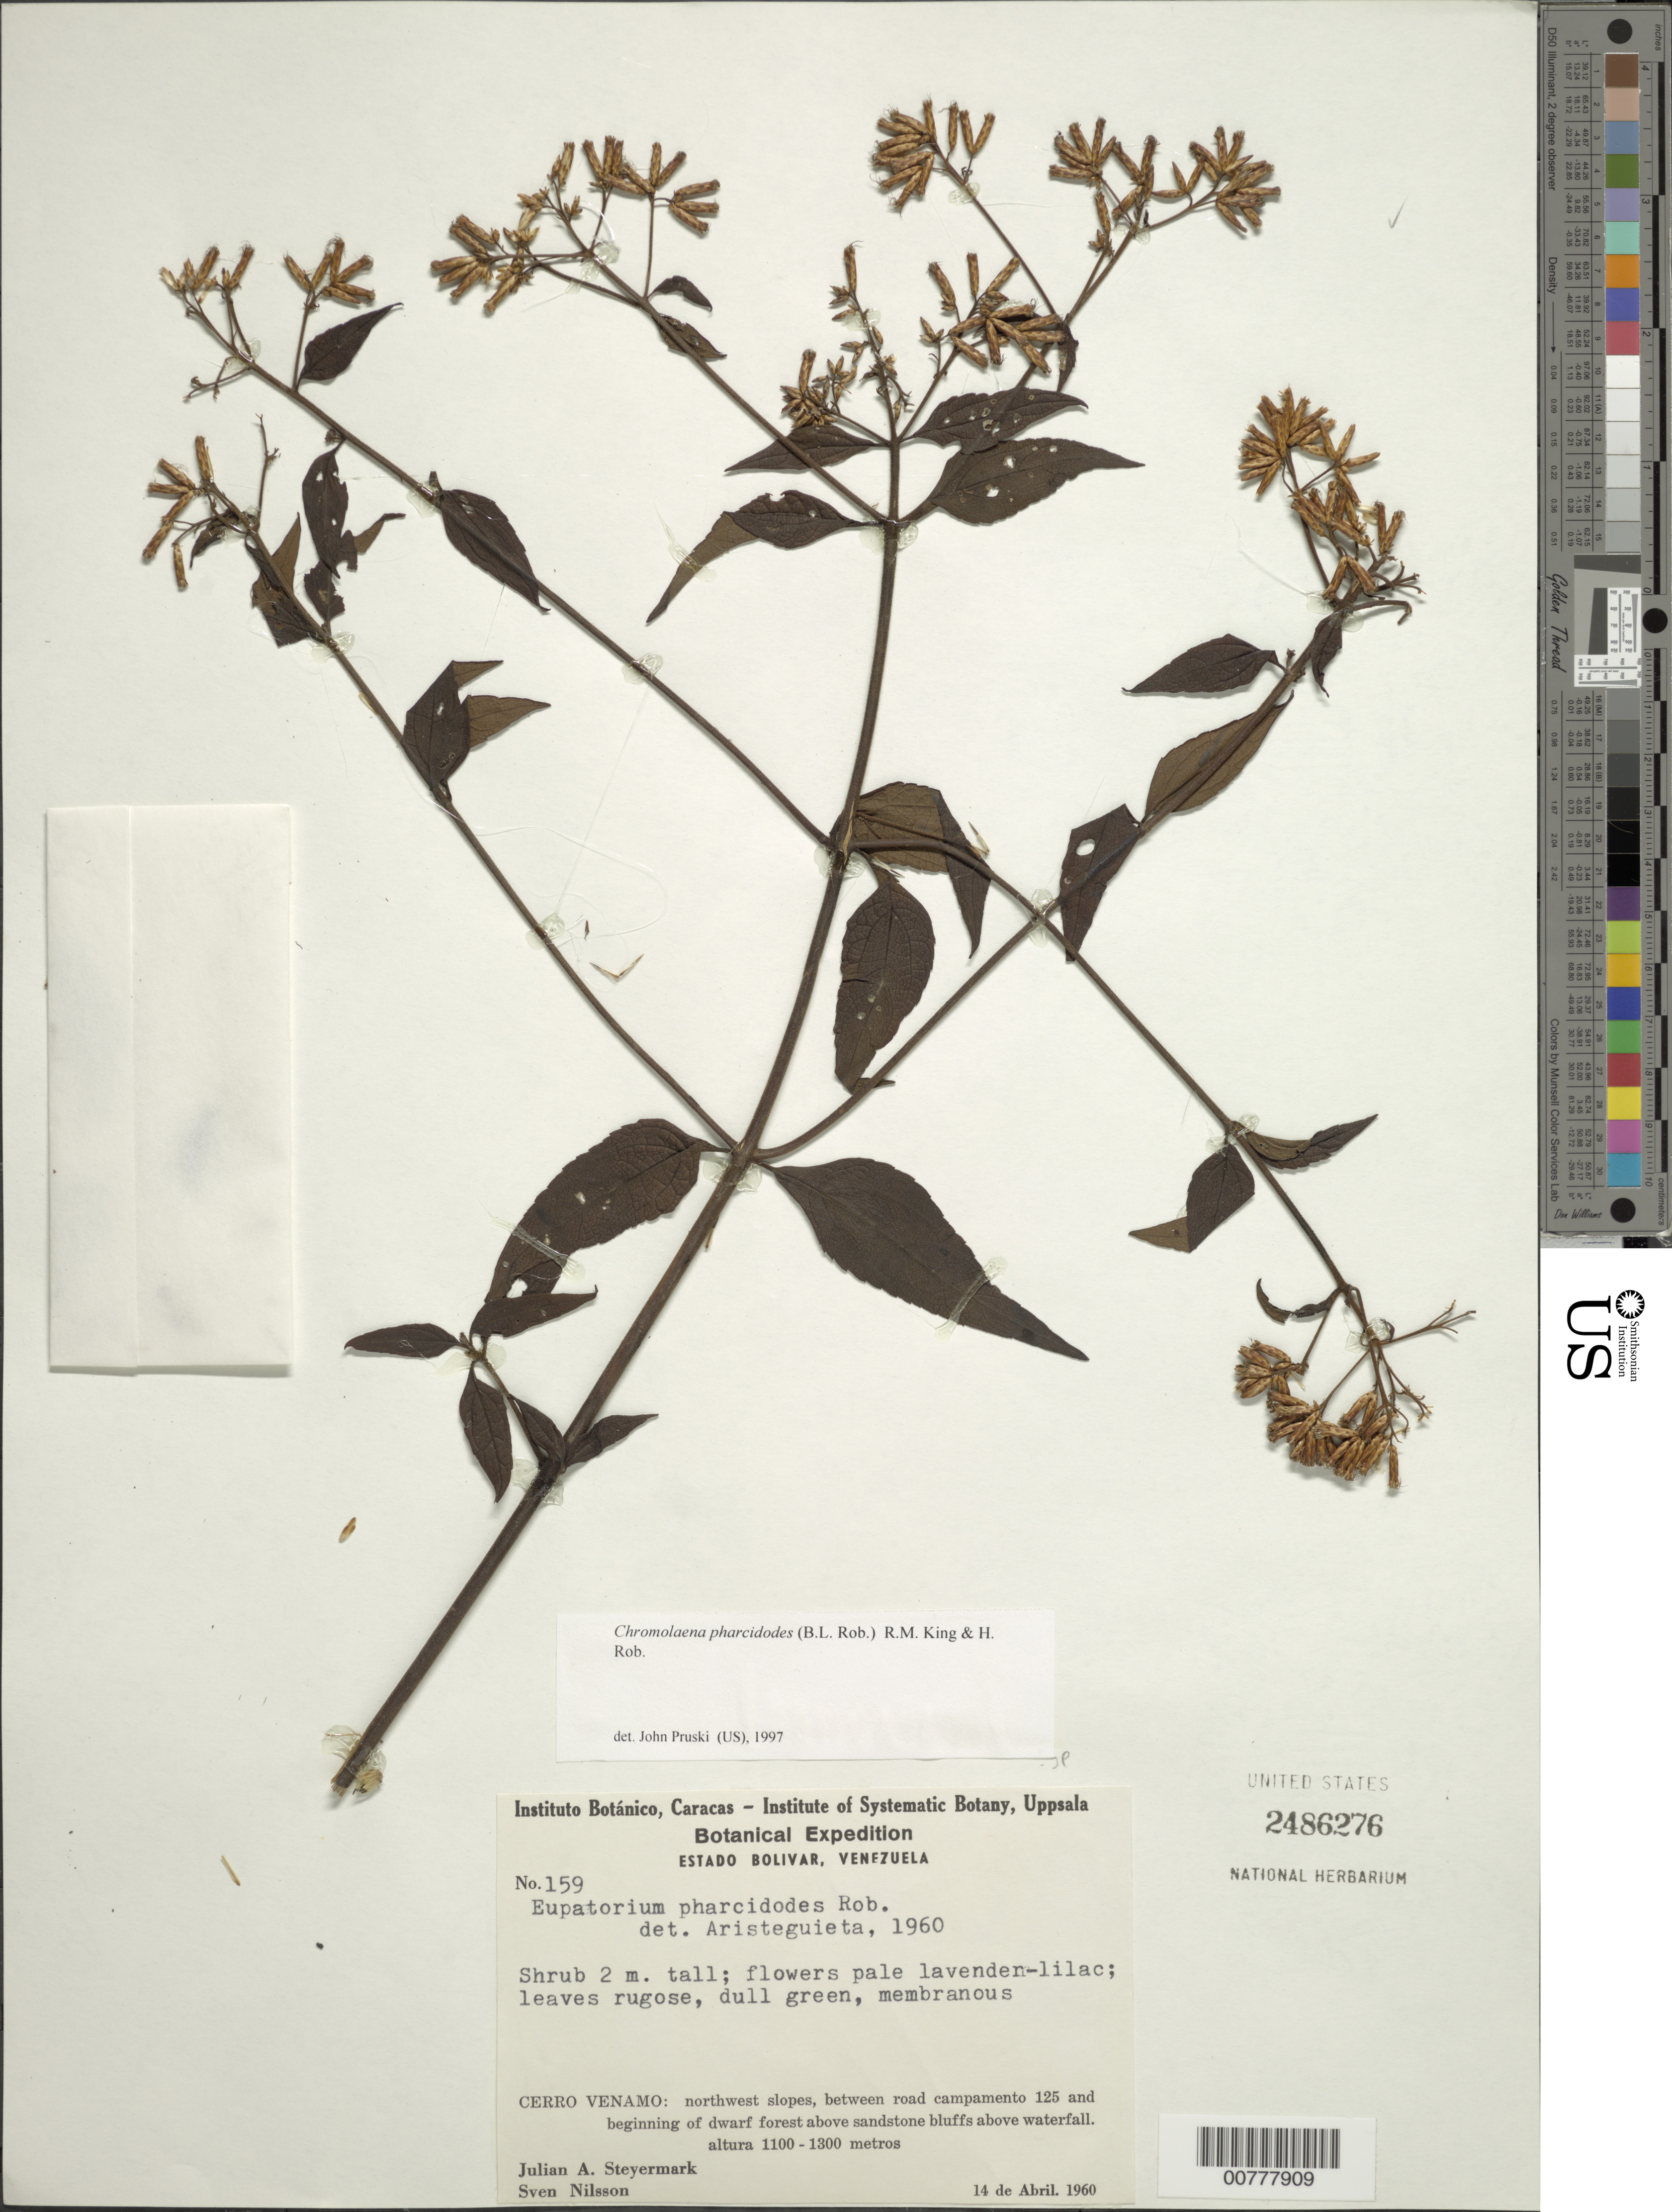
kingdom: Plantae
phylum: Tracheophyta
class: Magnoliopsida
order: Asterales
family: Asteraceae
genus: Chromolaena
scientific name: Chromolaena pharcidodes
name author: (B.L. Rob.) R.M. King & H. Rob.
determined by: Aristeguieta, L.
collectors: J. Steyermark & S. Nilsson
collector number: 60 159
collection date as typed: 14-Apr-60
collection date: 1960-04-14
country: Venezuela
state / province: Bolívar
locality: Cerro Venamo, NW slopes, SE of campamento 125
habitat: Dwarf forest above sandstone bluffs above waterfall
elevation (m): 1100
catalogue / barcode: US 2486276